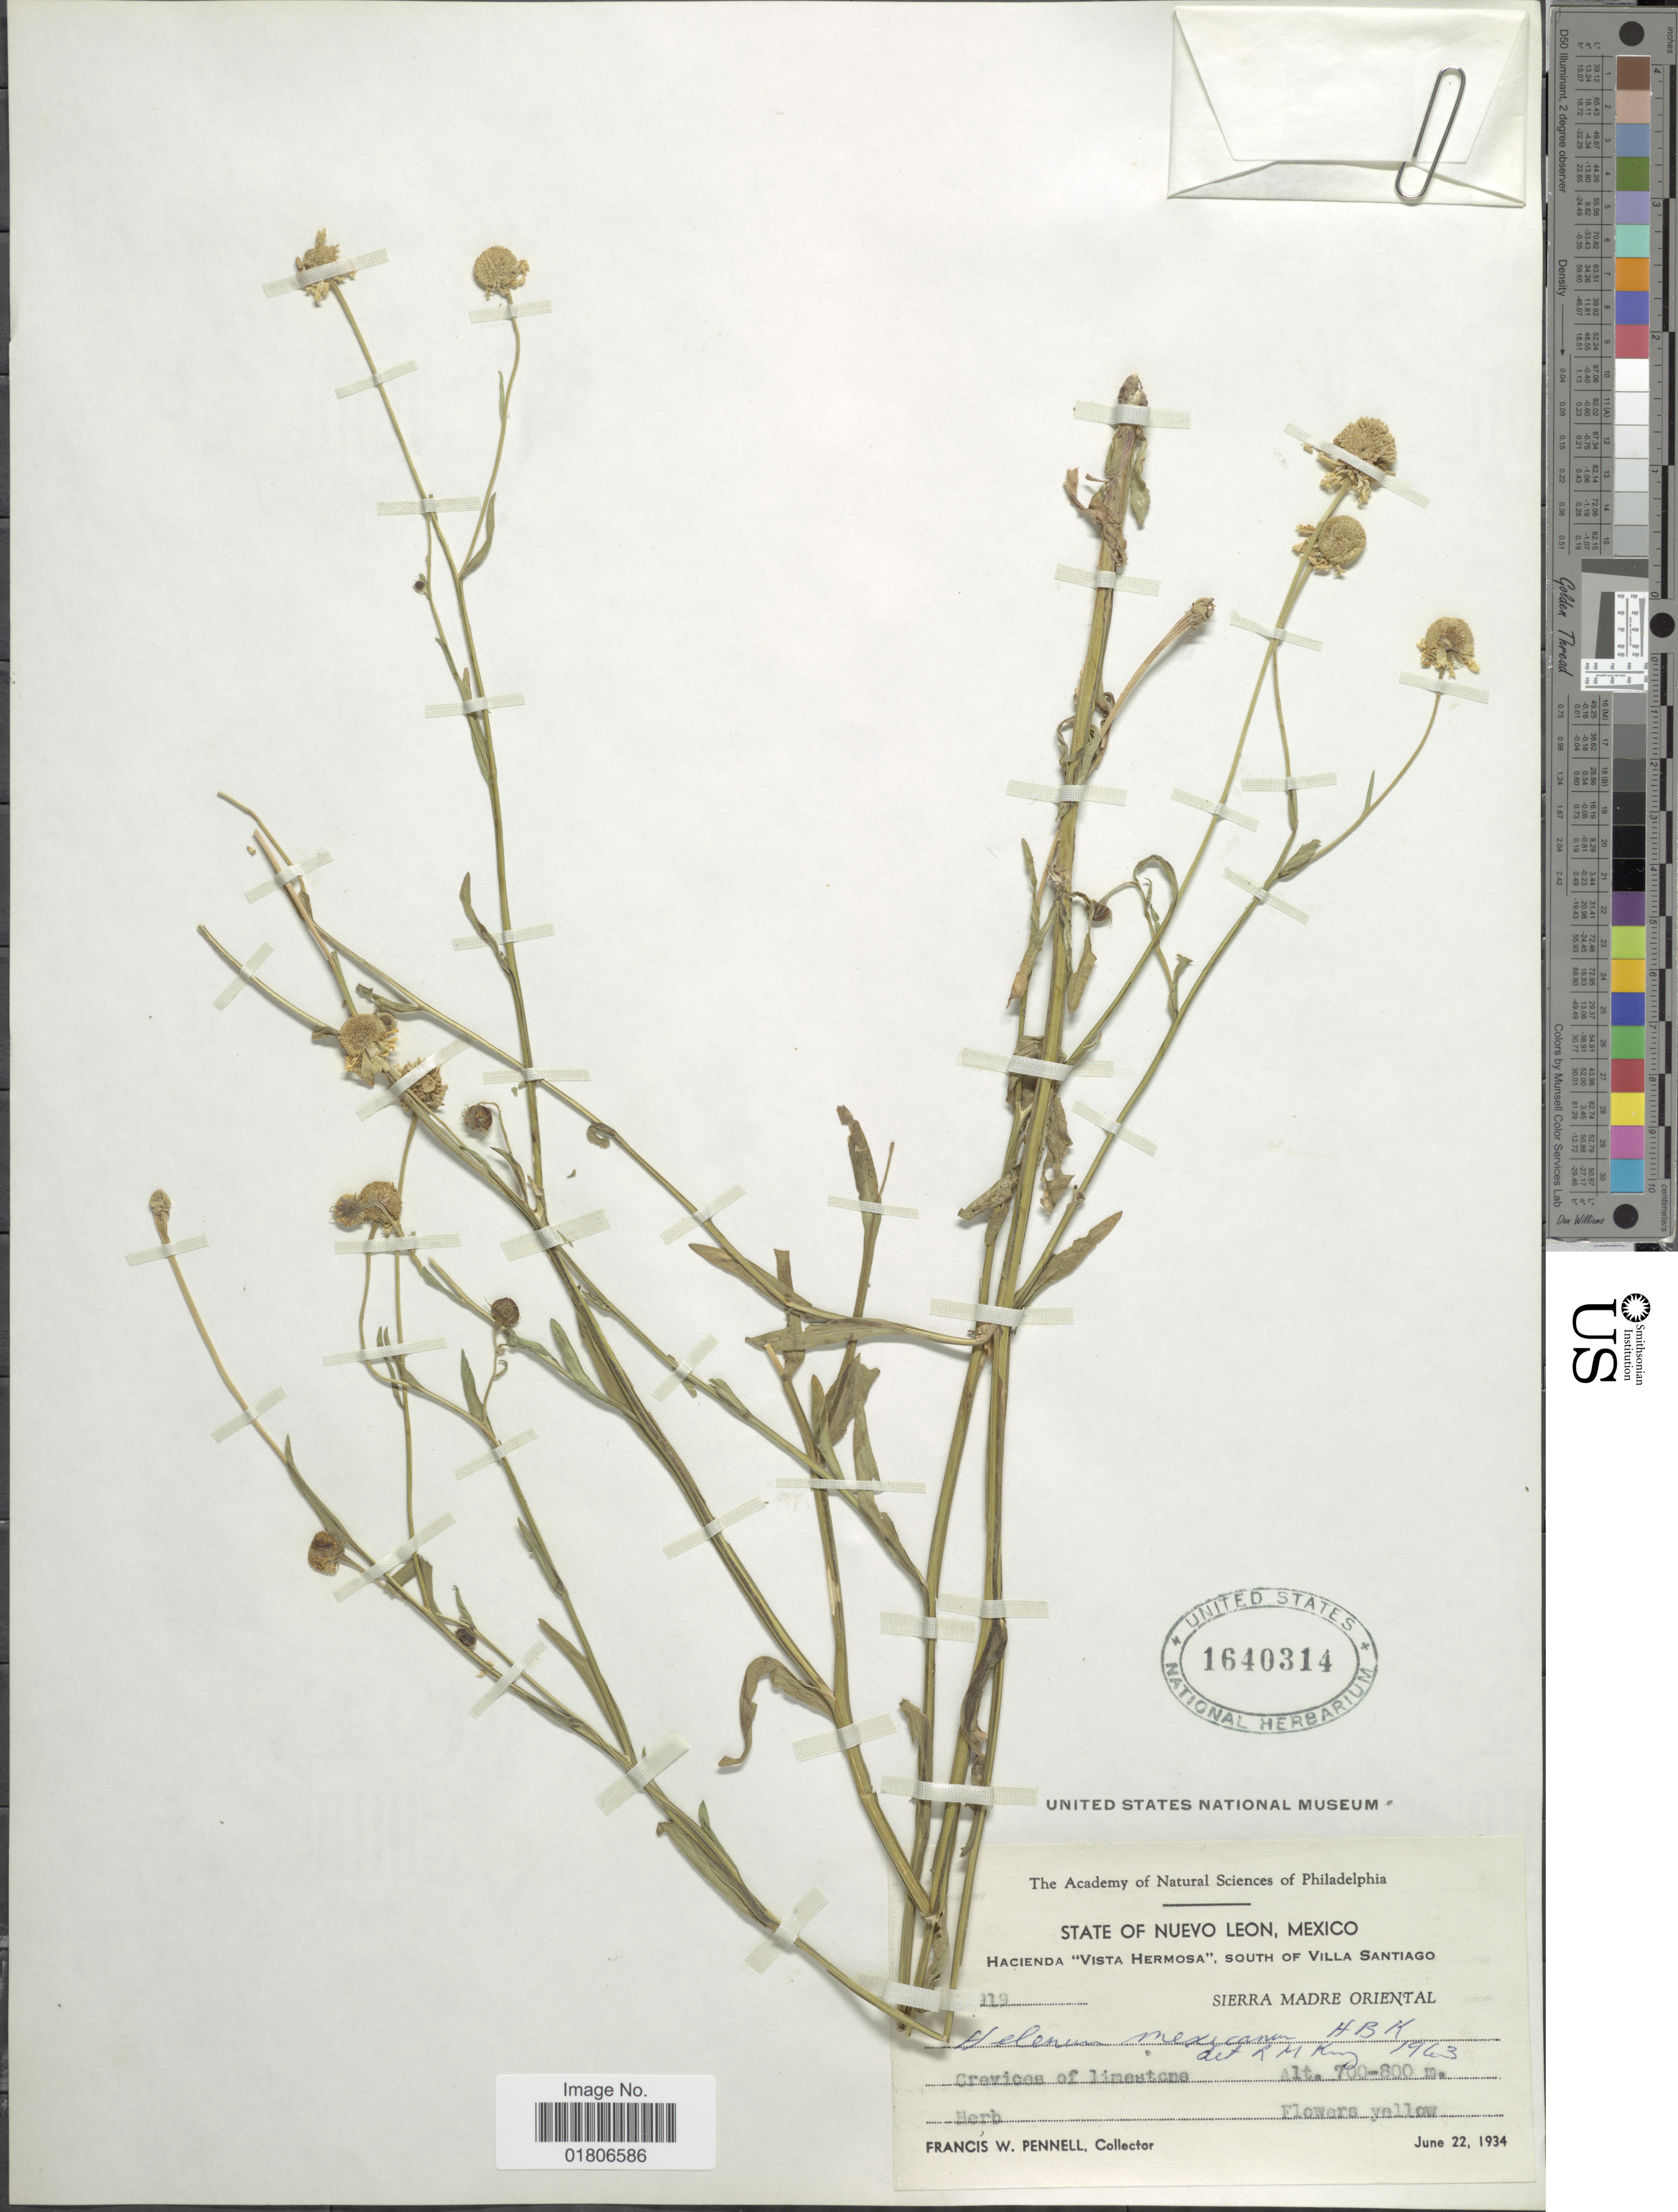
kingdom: Plantae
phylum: Tracheophyta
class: Magnoliopsida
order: Asterales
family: Asteraceae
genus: Helenium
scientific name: Helenium mexicanum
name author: Kunth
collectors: F. W. Pennell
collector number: !919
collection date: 1934-06-22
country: Mexico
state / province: Nuevo León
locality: Hacienda "Vista Hermosa", South of Villa Santiago. Sierra Madre Oriental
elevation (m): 700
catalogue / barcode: US 1640314